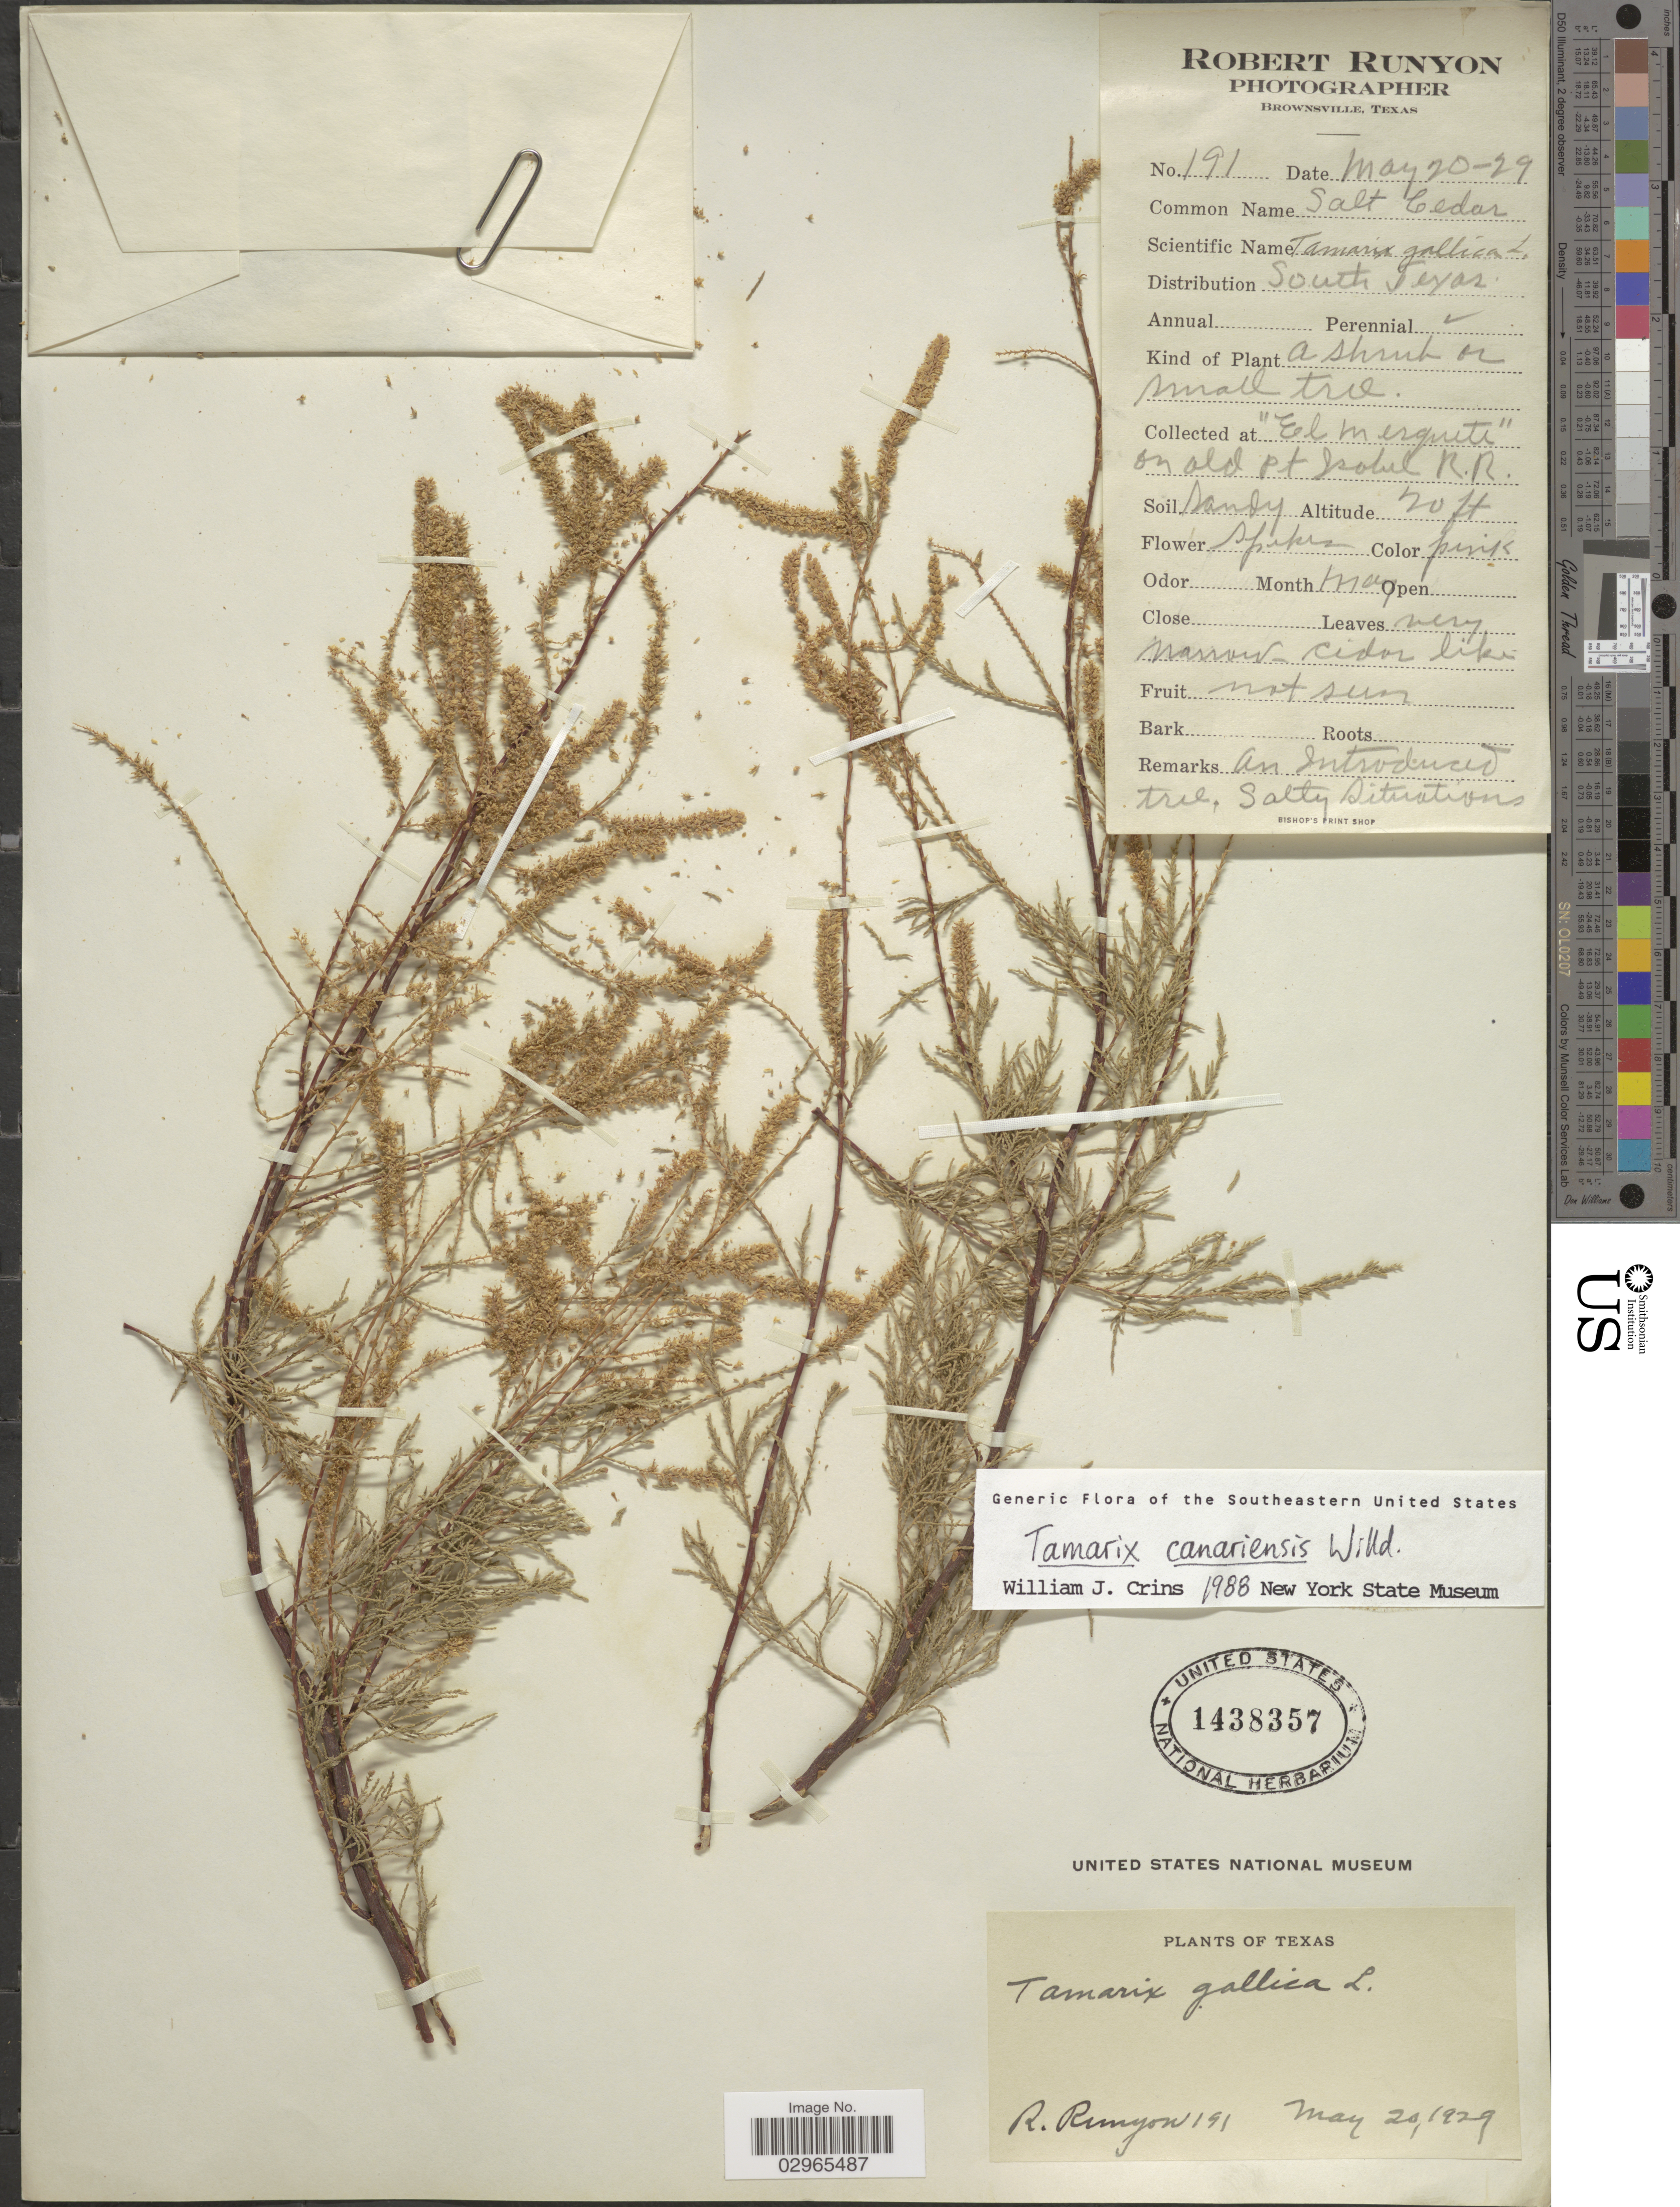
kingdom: Plantae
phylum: Tracheophyta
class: Magnoliopsida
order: Caryophyllales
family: Tamaricaceae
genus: Tamarix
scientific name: Tamarix canariensis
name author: Willd.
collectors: R. Runyon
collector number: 191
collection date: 1929-05-20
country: United States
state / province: Texas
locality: South Texas. "El Merquette" on old pt Isabel R. R.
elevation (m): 6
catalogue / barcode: US 1438357